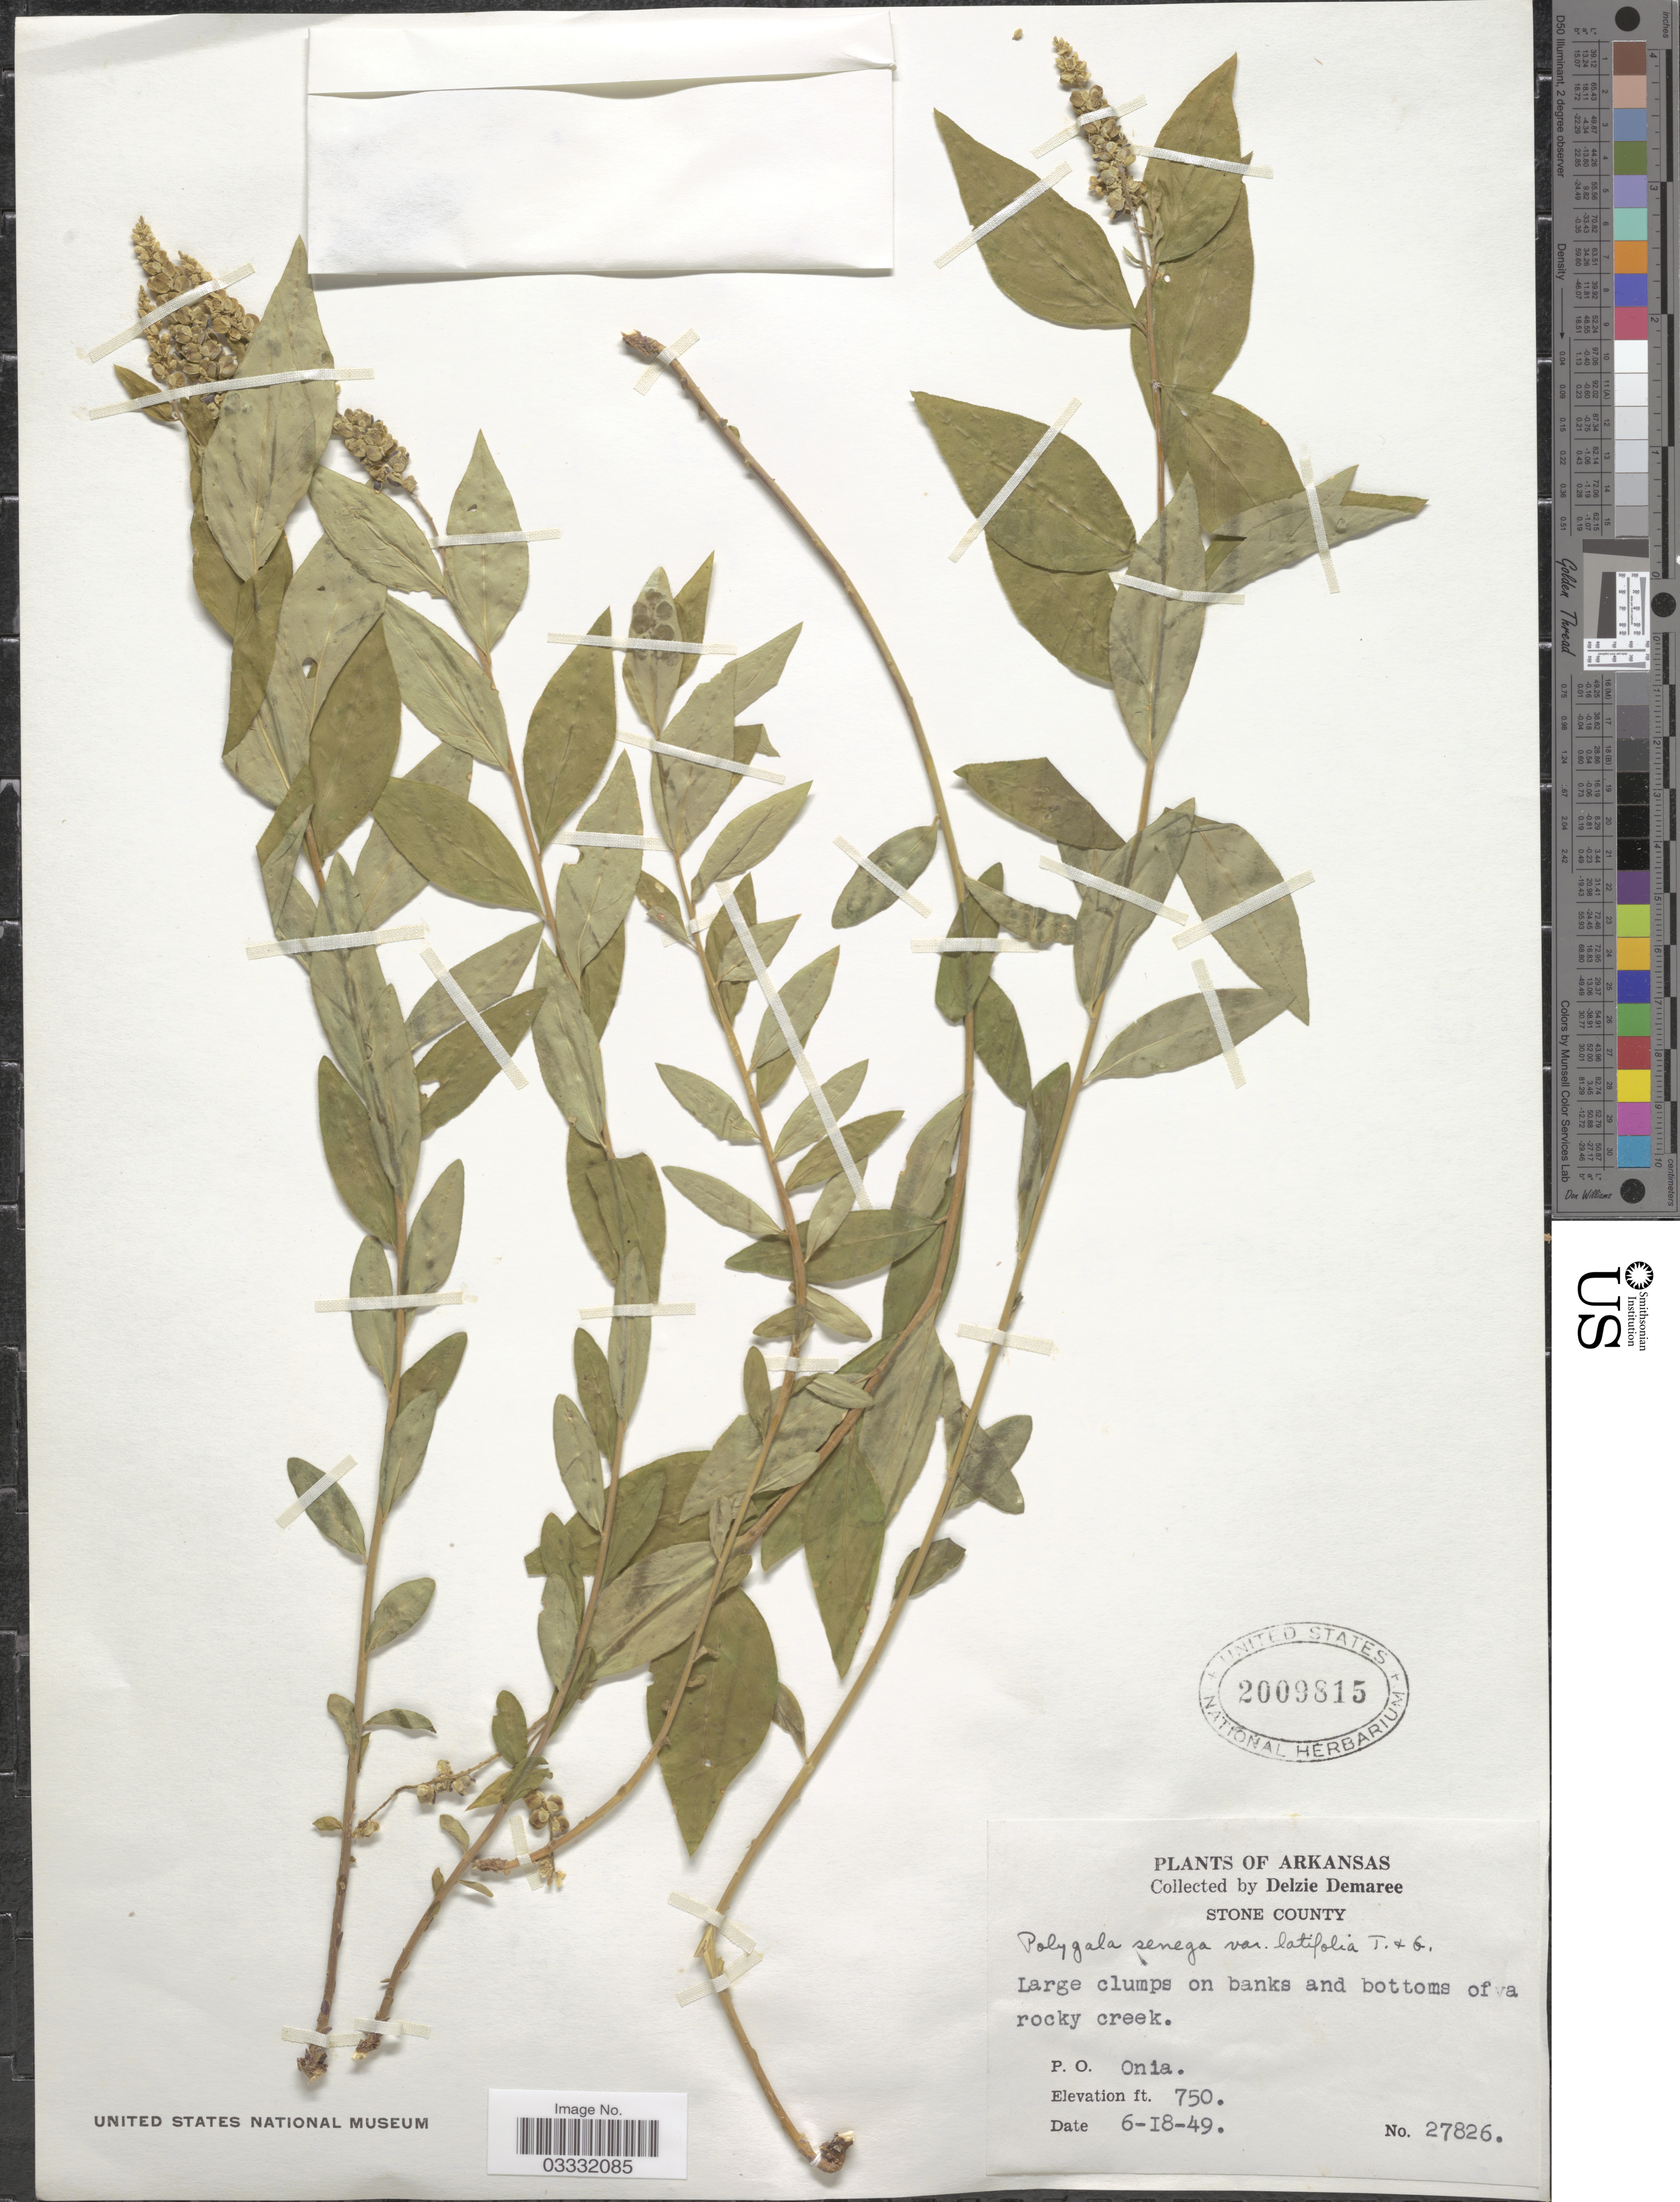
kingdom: Plantae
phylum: Tracheophyta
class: Magnoliopsida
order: Fabales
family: Polygalaceae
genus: Polygala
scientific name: Polygala senega var. latifolia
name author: Torr. & A. Gray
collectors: D. Demaree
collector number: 27826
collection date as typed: Transcribed d/m/y: 18/6/49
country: United States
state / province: Arkansas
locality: Stone County. Large clumps on banks and bottoms of a rocky creek. P. O. Onia.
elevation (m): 229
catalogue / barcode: US 2009815